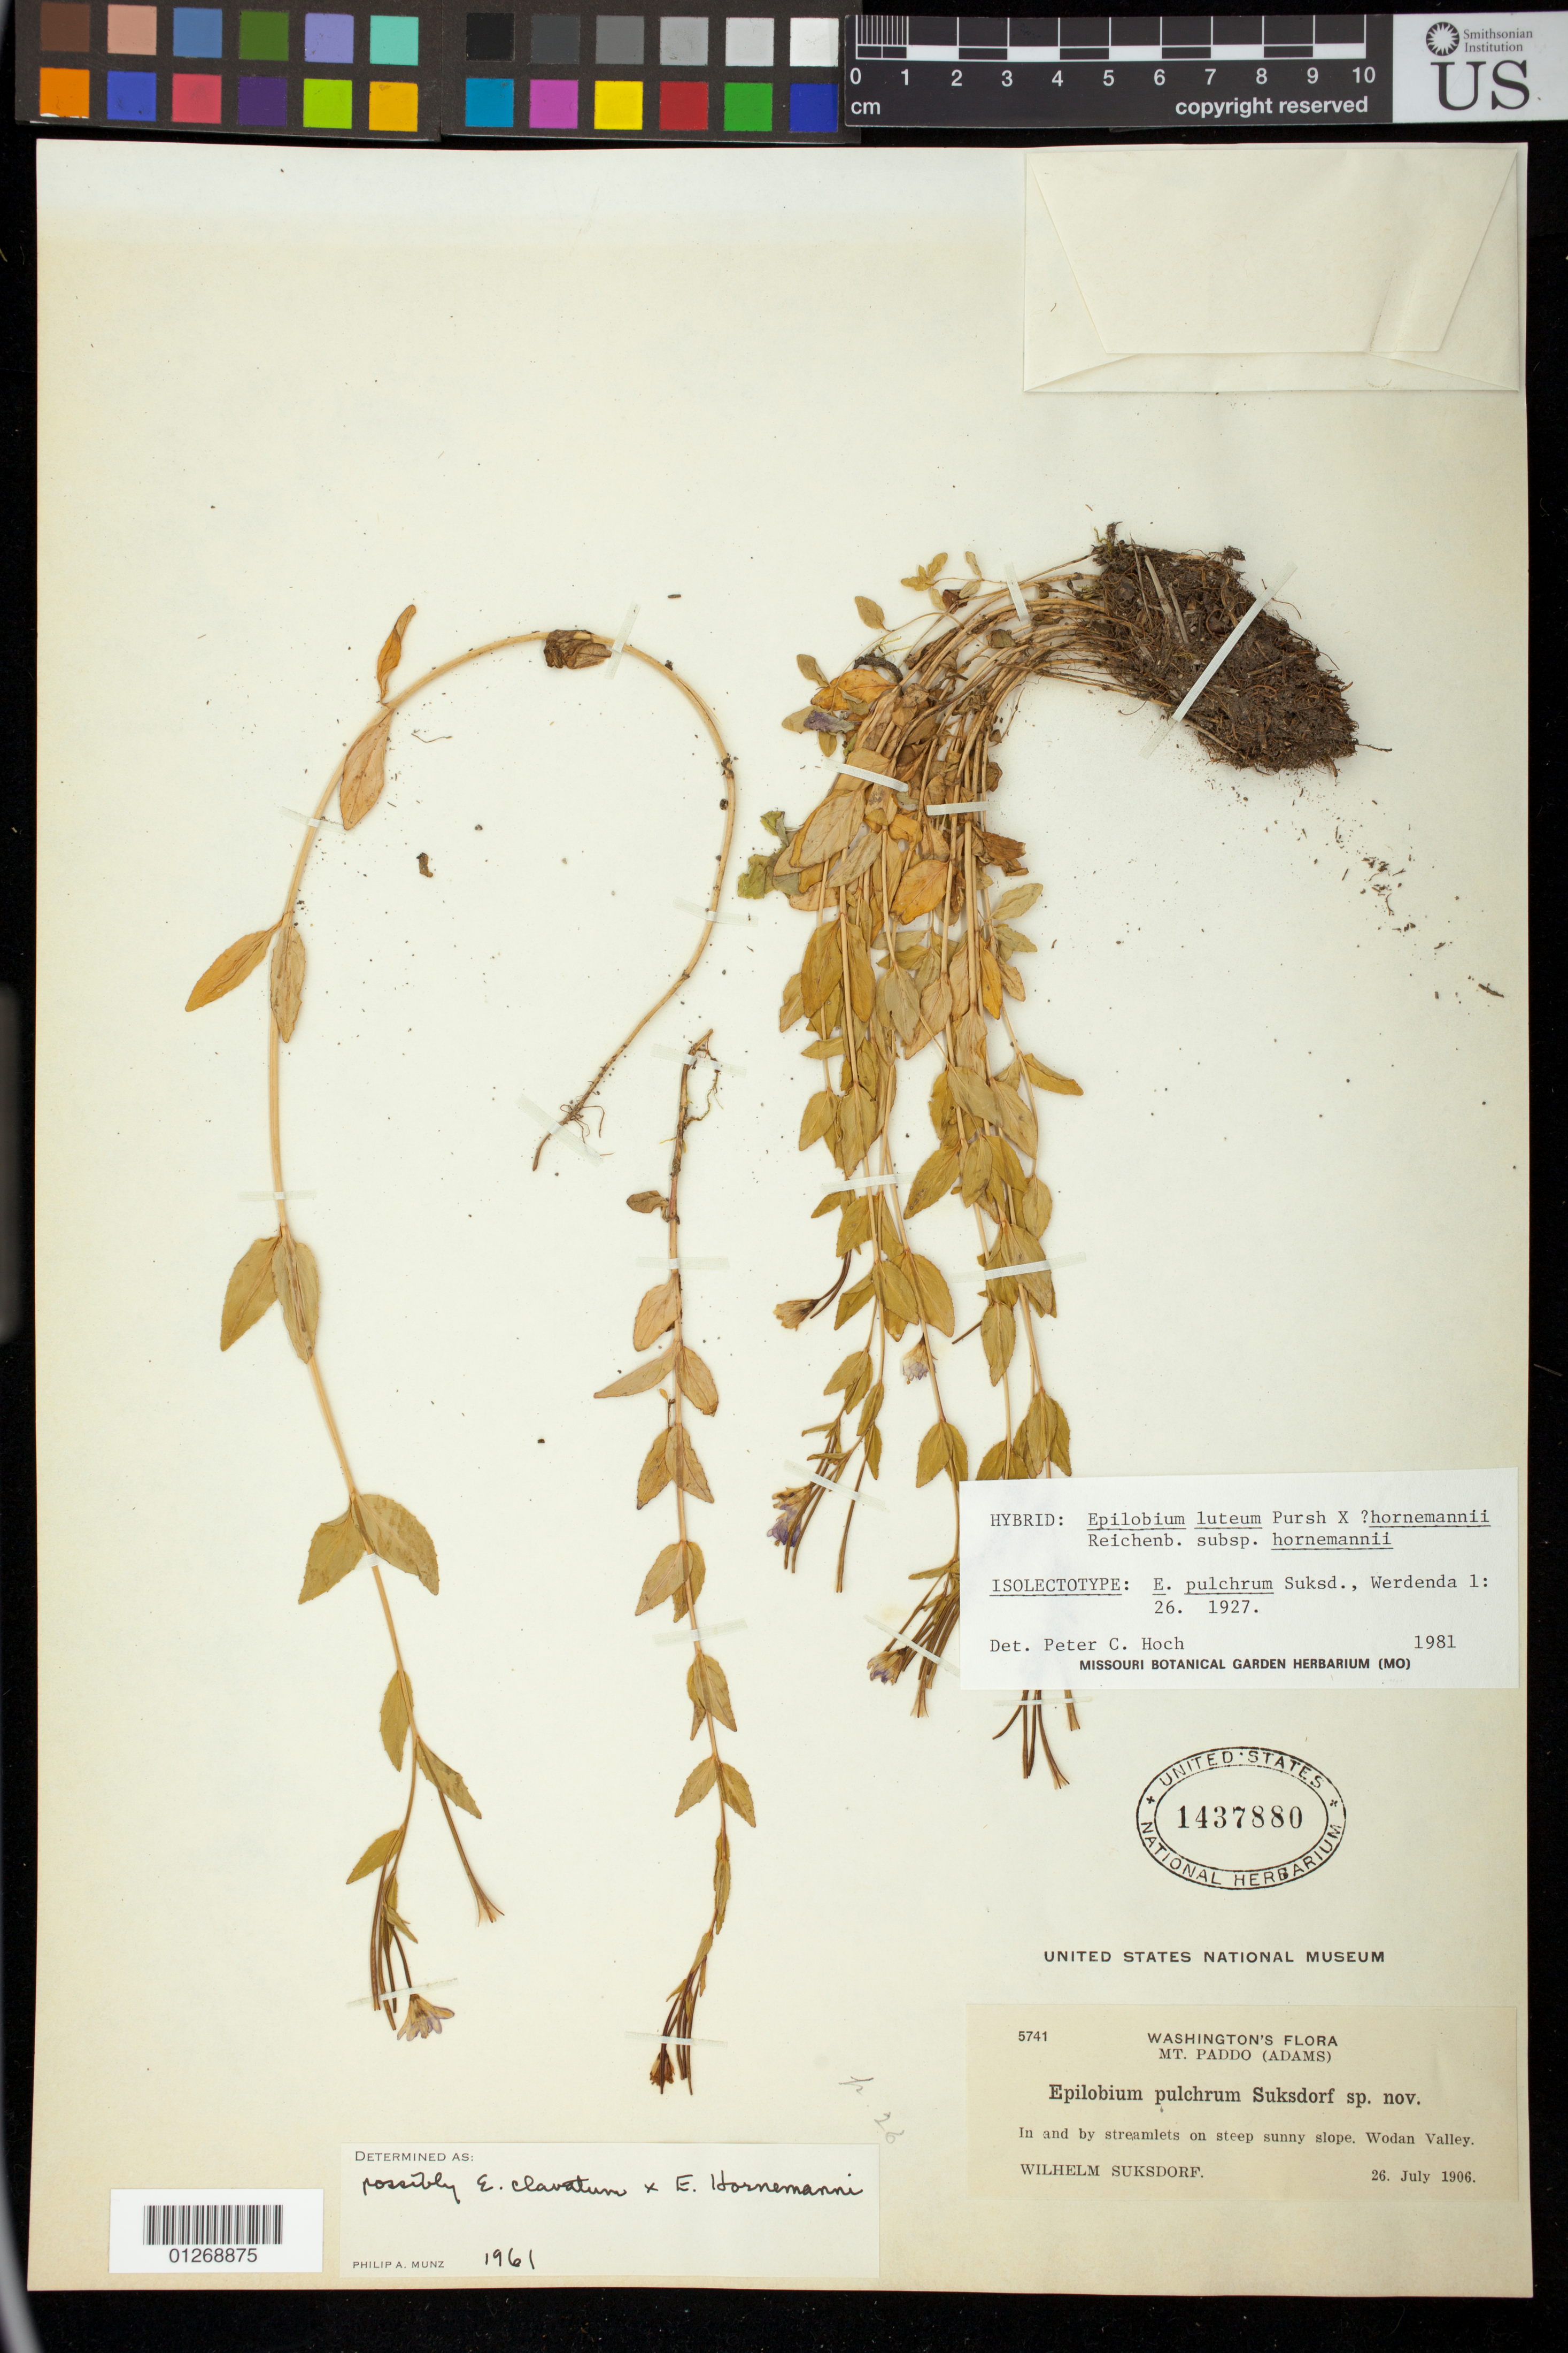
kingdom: Plantae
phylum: Tracheophyta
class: Magnoliopsida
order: Myrtales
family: Onagraceae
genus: Epilobium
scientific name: Epilobium pulchrum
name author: Suksd.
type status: Type Collection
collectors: W. N. Suksdorf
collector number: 5741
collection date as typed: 26 Jul 1906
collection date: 1906-07-26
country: United States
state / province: Washington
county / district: Skamania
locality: Mt. Paddo (Adams), Wodan Valley.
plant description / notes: According to annotations, a hybrid of E. clavatum x E. hornemannii (Munz, 1961) or E. luteum x E. hornemannii (Hoch, 1981). Annotated as isolectotype by Hoch (1981).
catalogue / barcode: US 1437880